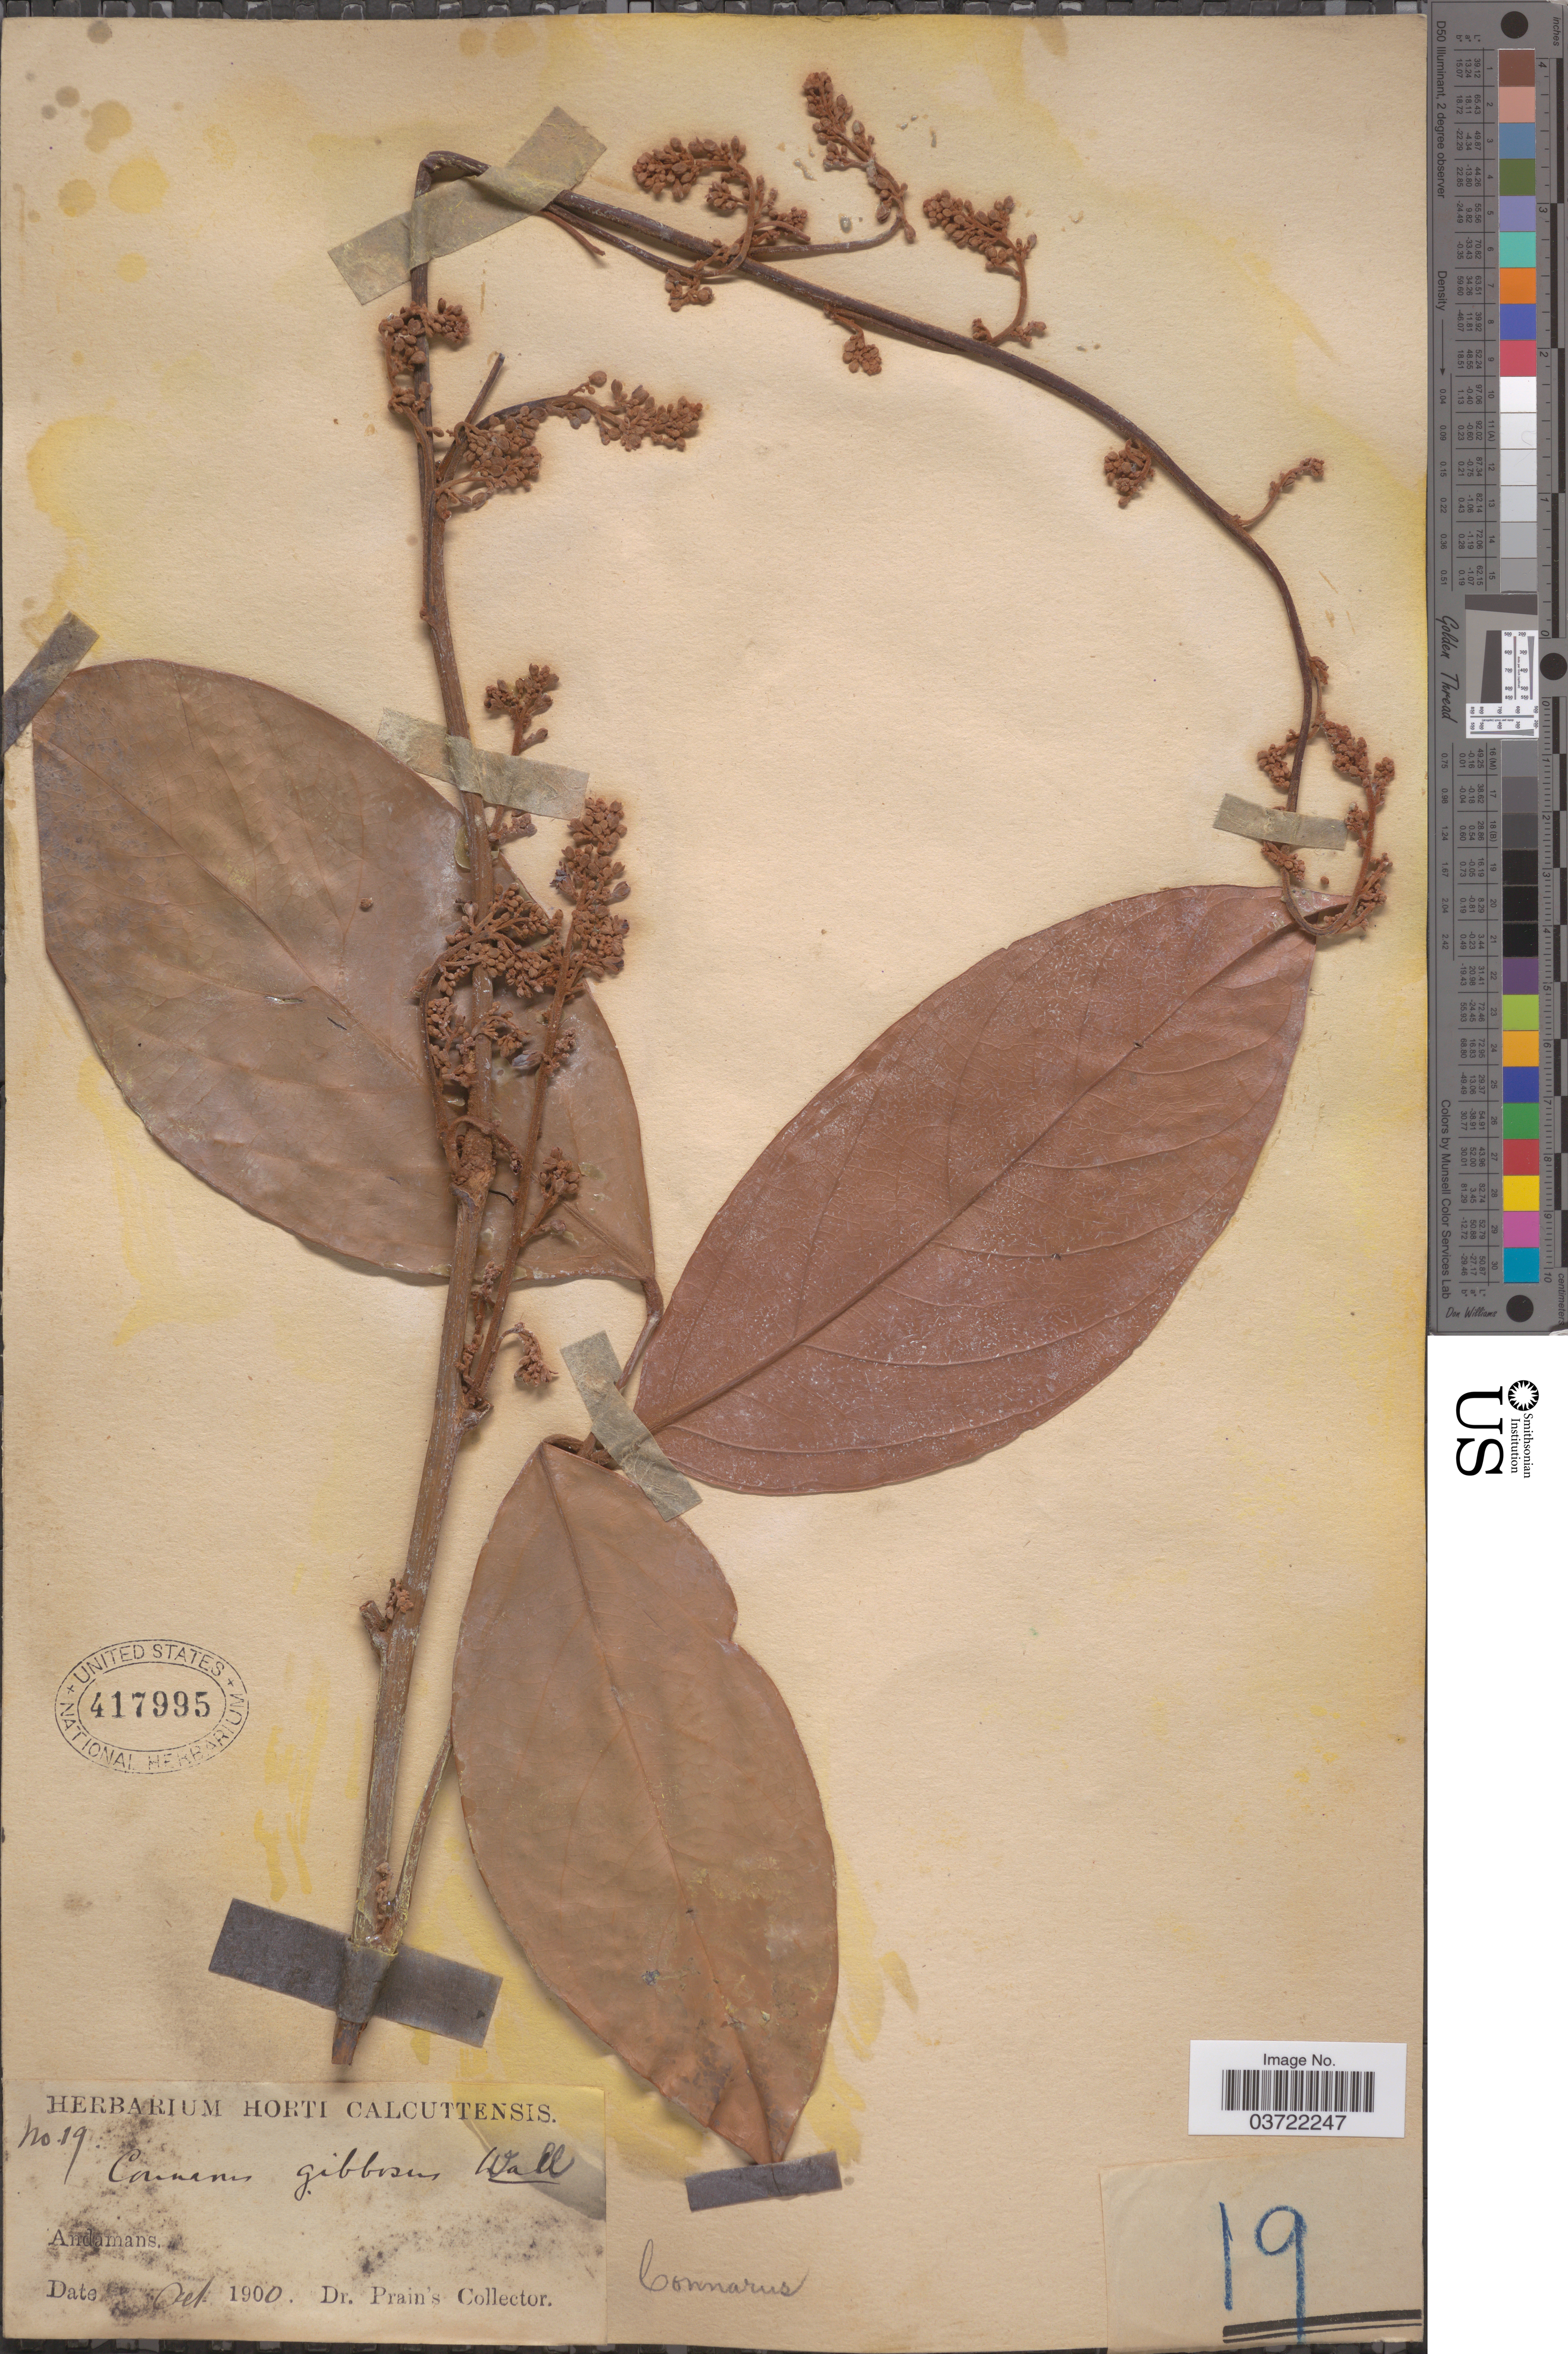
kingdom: Plantae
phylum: Tracheophyta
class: Magnoliopsida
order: Oxalidales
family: Connaraceae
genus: Connarus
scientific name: Connarus gibbosus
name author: Wall.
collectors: Dr. Prain's collector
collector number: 19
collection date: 1900-10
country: India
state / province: Andaman and Nicobar Islands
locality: Andamans.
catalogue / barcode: US 417995